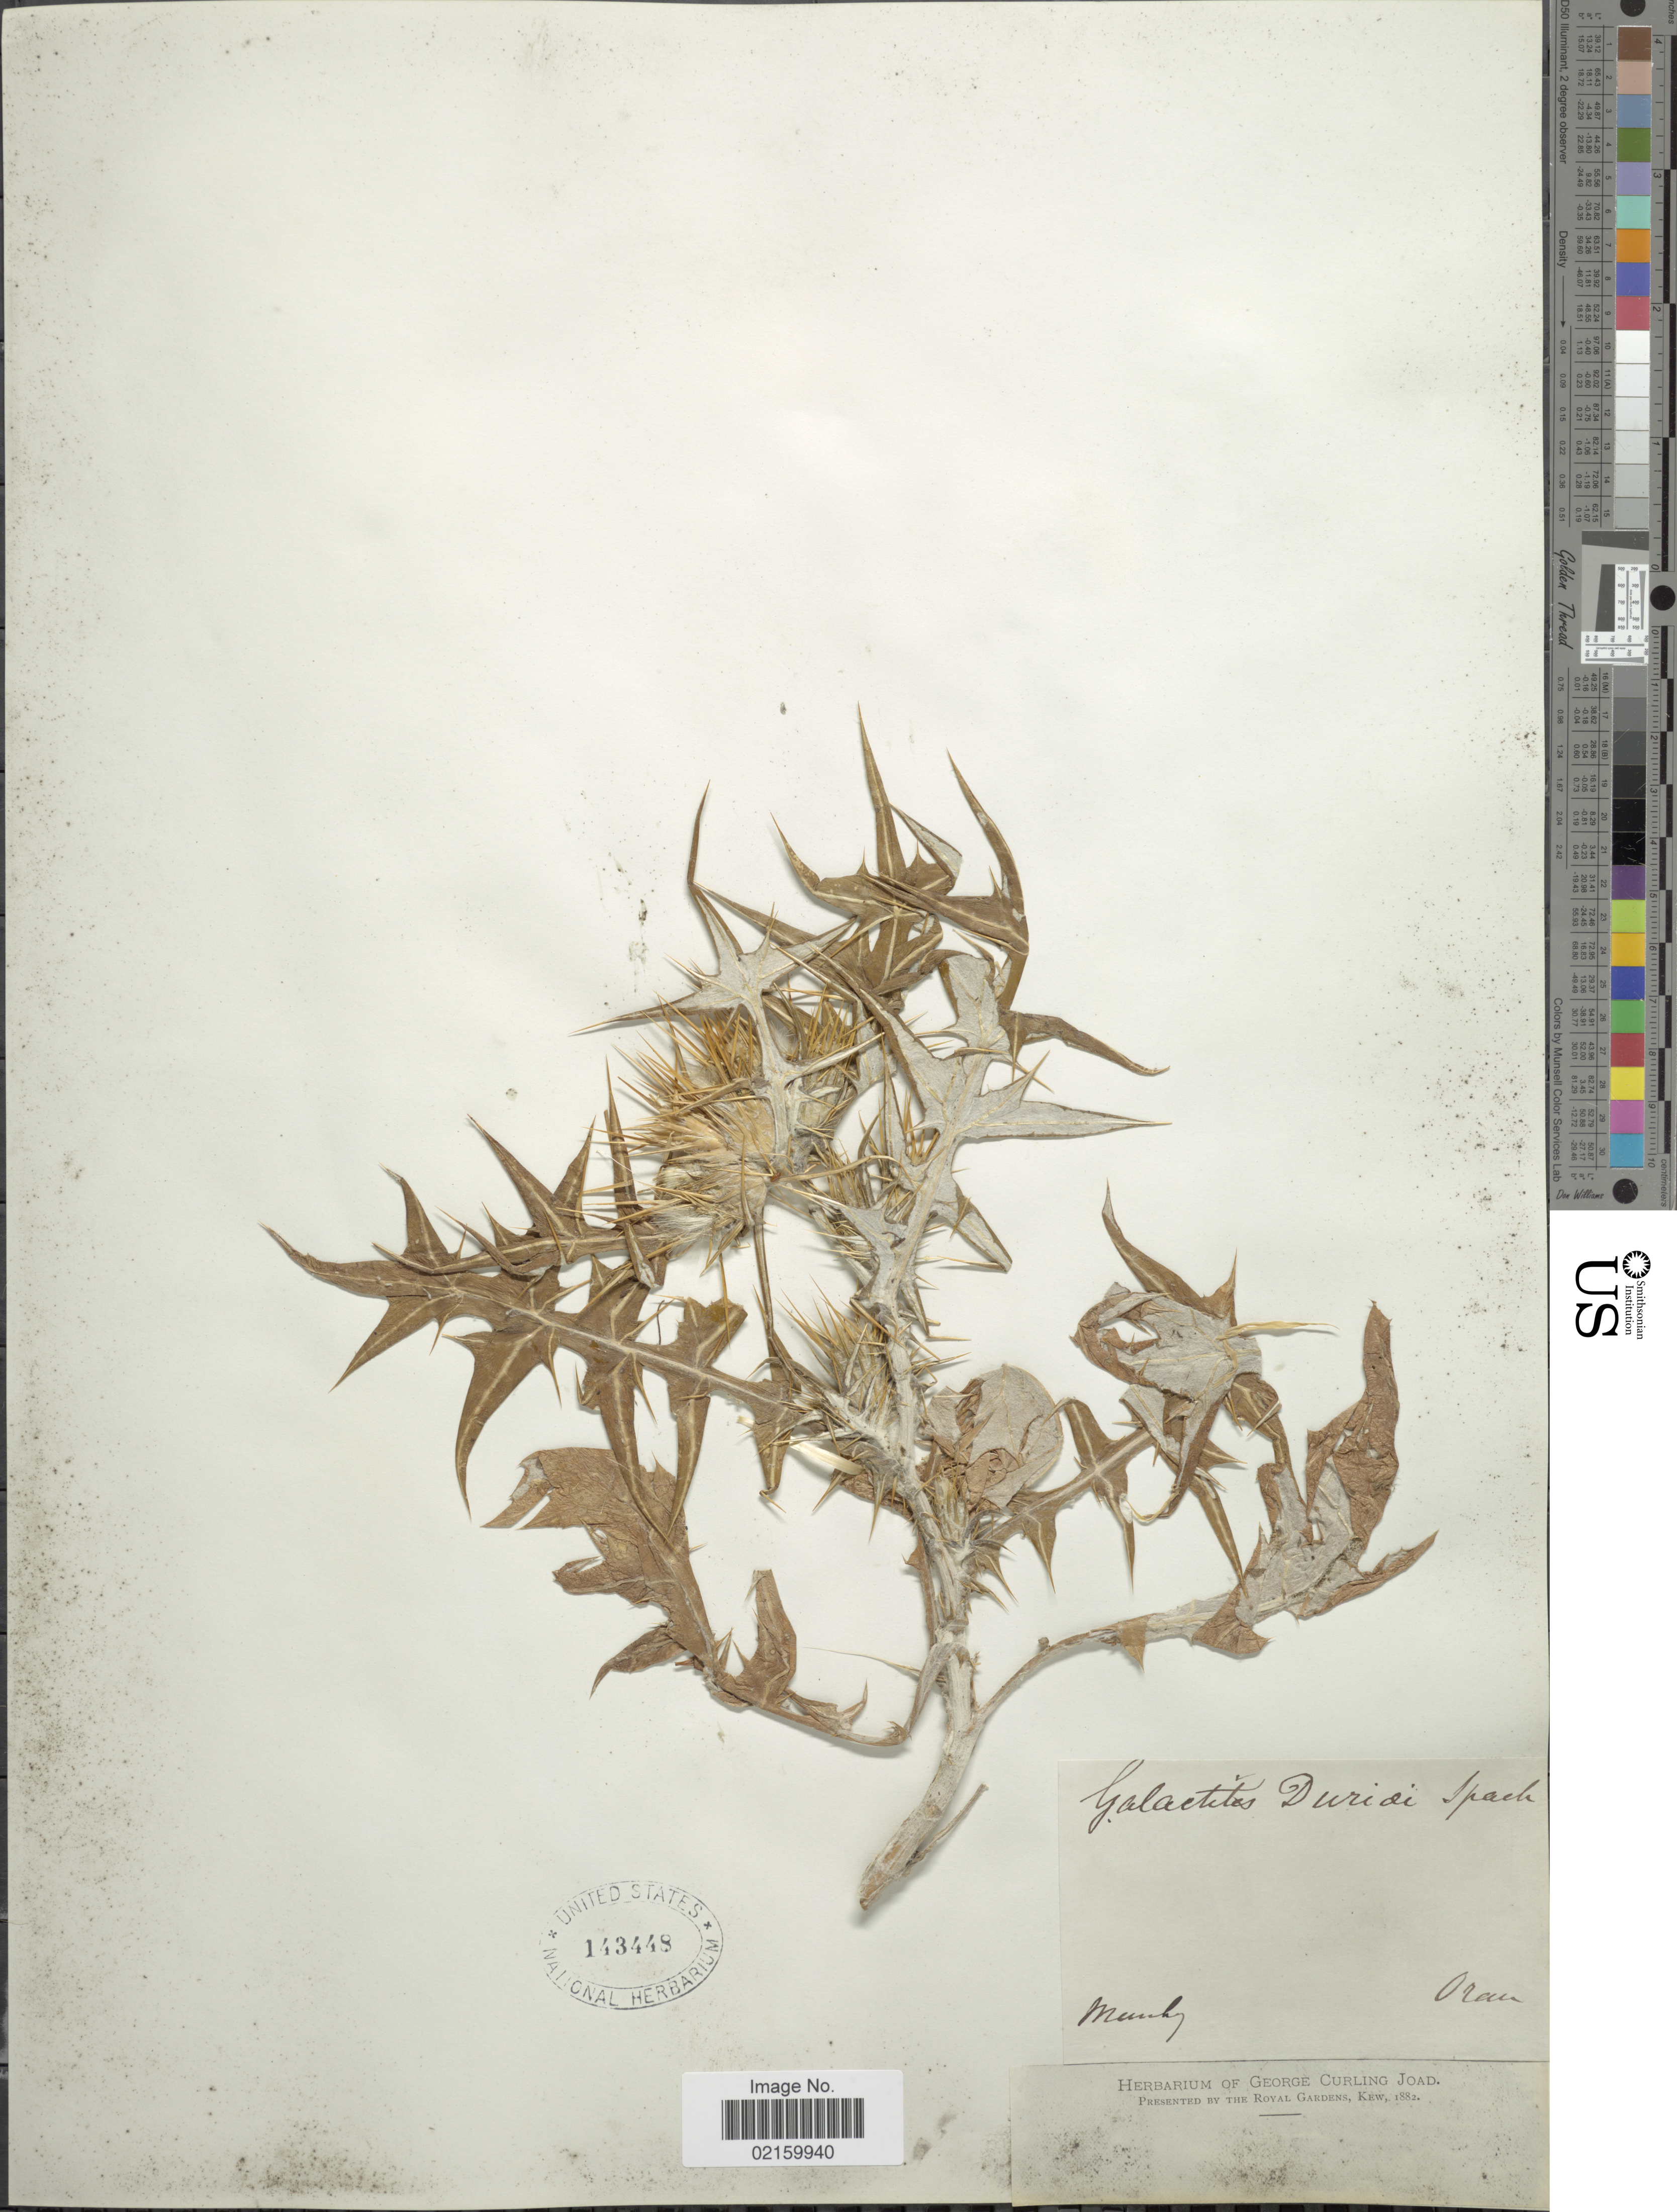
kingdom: Plantae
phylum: Tracheophyta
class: Magnoliopsida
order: Asterales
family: Asteraceae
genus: Galactites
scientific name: Galactites duriaei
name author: Spach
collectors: G. Munby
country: Algeria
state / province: Oran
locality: Oran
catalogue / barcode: US 143448